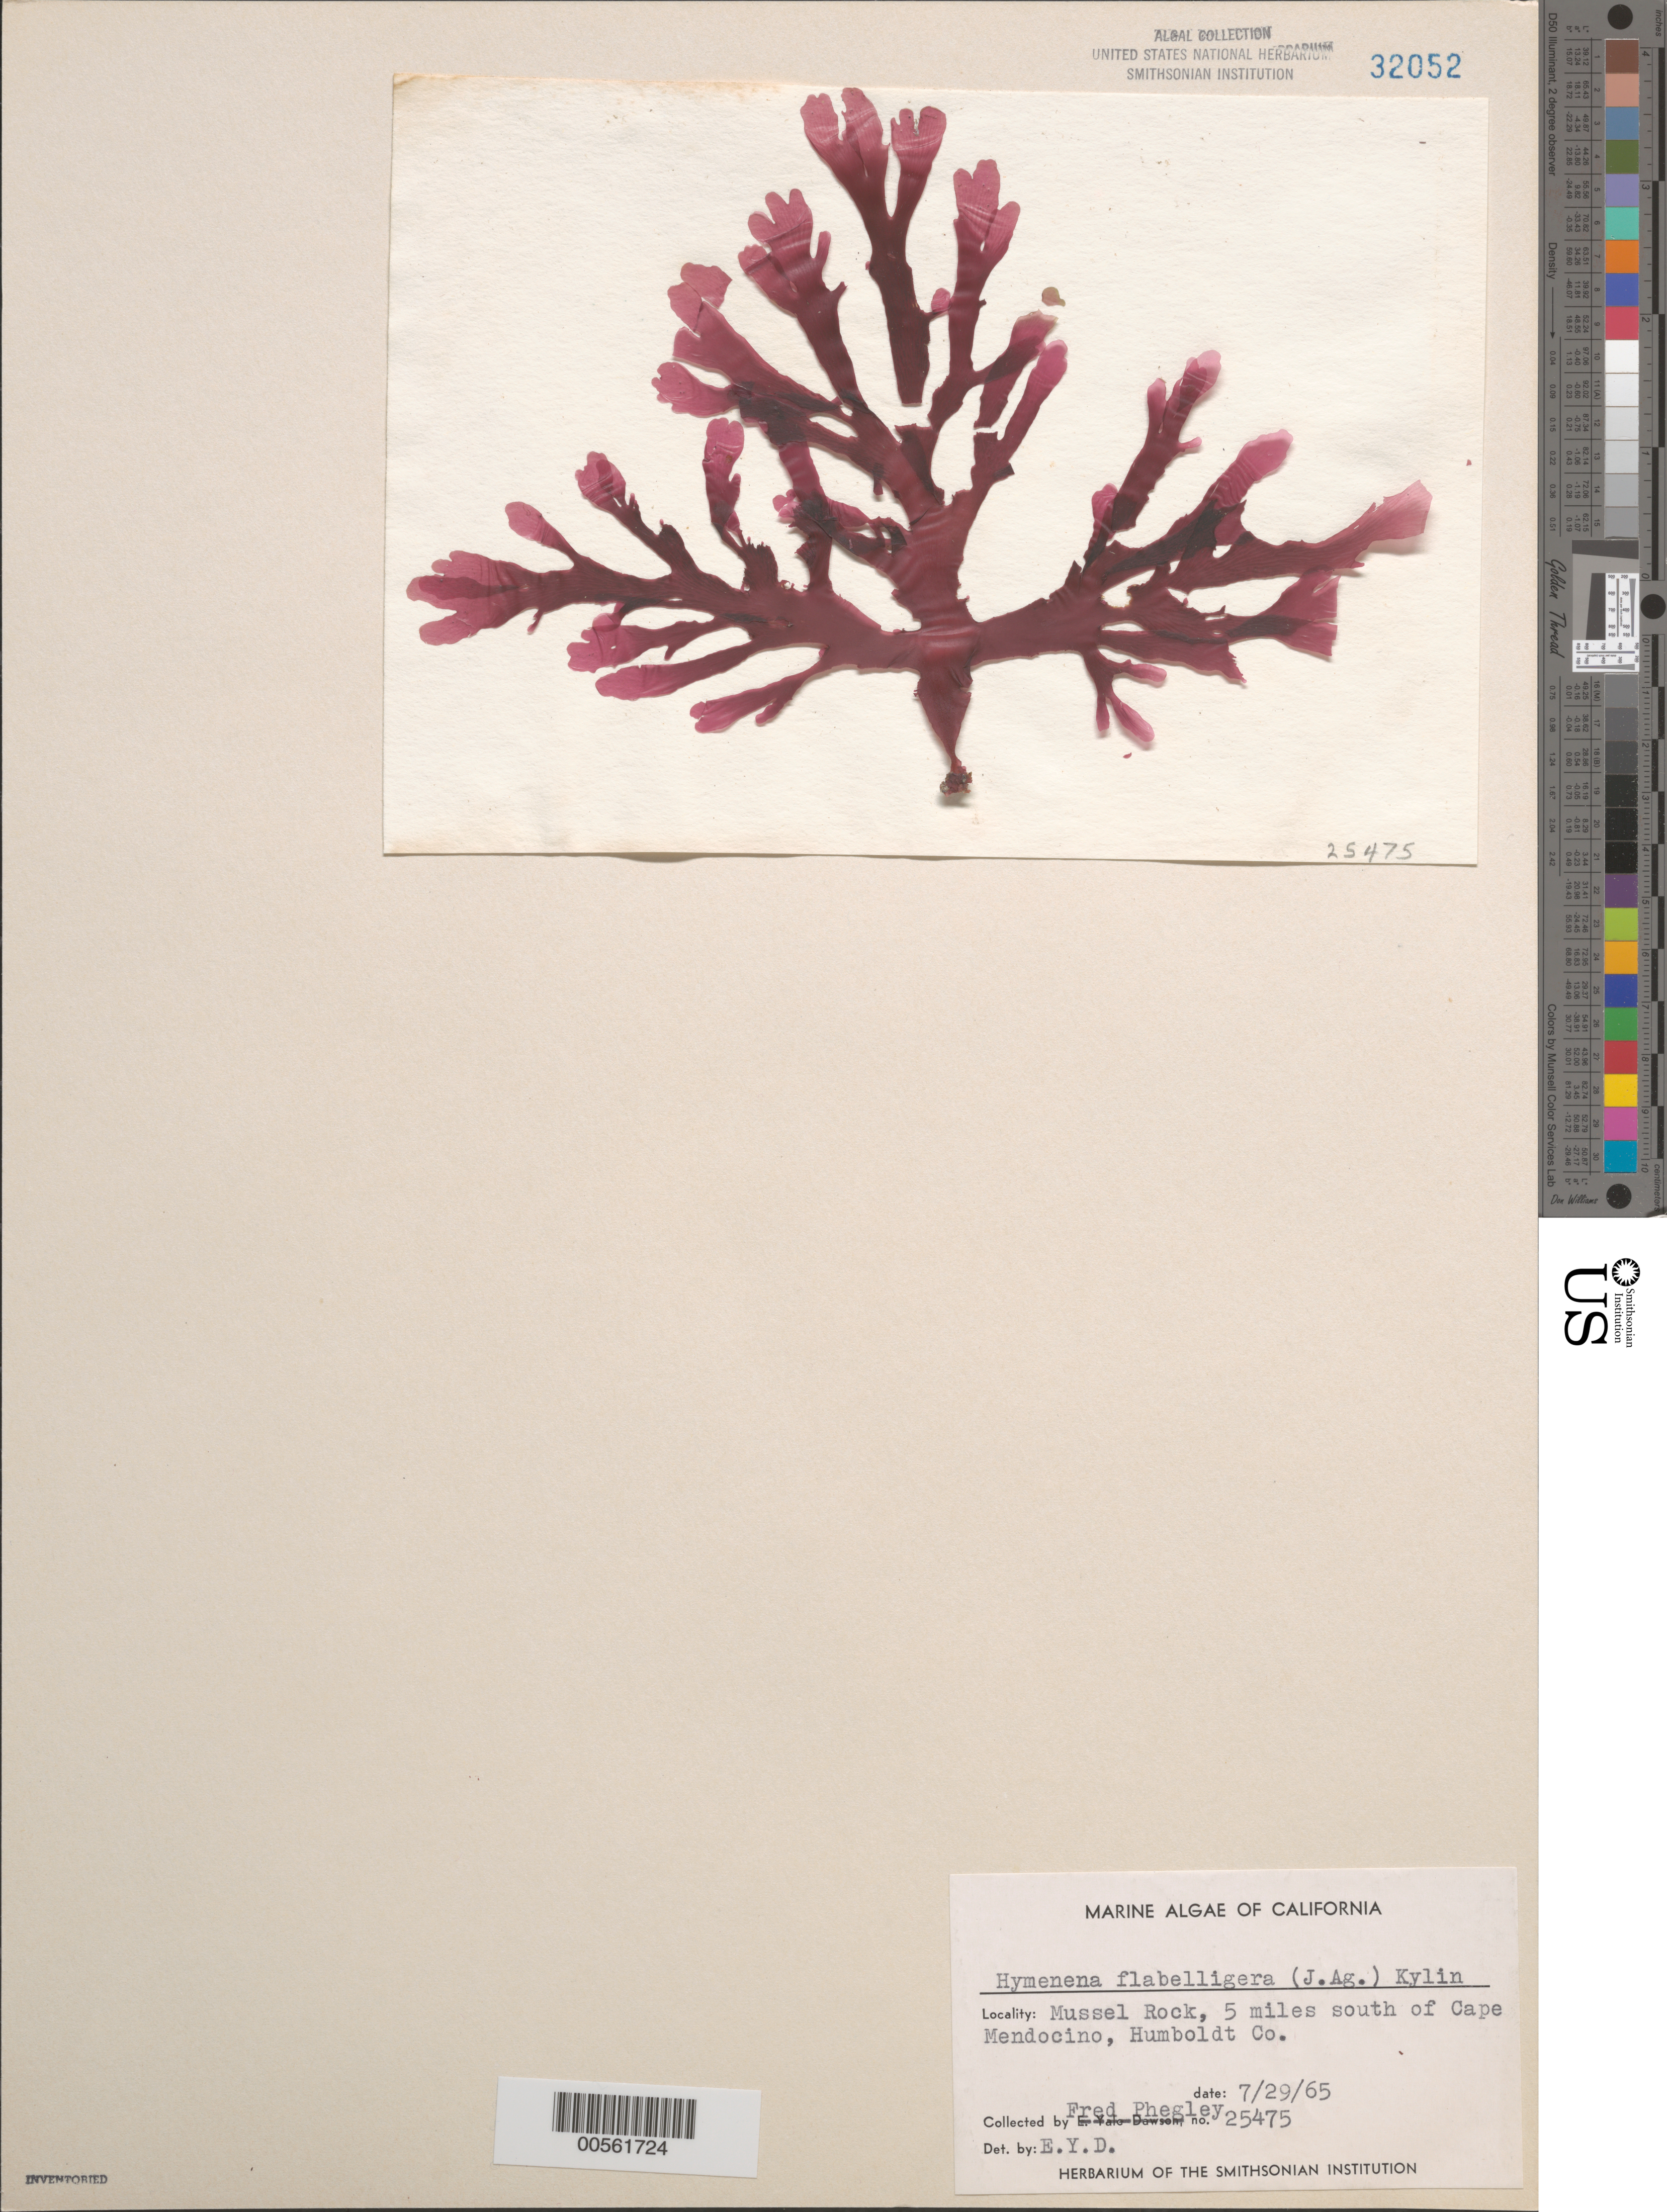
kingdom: Plantae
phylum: Rhodophyta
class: Florideophyceae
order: Ceramiales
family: Delesseriaceae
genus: Hymenena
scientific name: Hymenena flabelligera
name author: (J. Agardh) Kylin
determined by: Dawson, E. Y.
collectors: F. Phegley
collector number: EYD 25475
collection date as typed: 29 Jul 1965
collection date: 1965-07-29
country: United States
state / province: California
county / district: Humboldt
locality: Mussel Rock, 5 miles south of Cape Mendocino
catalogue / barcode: US 32052